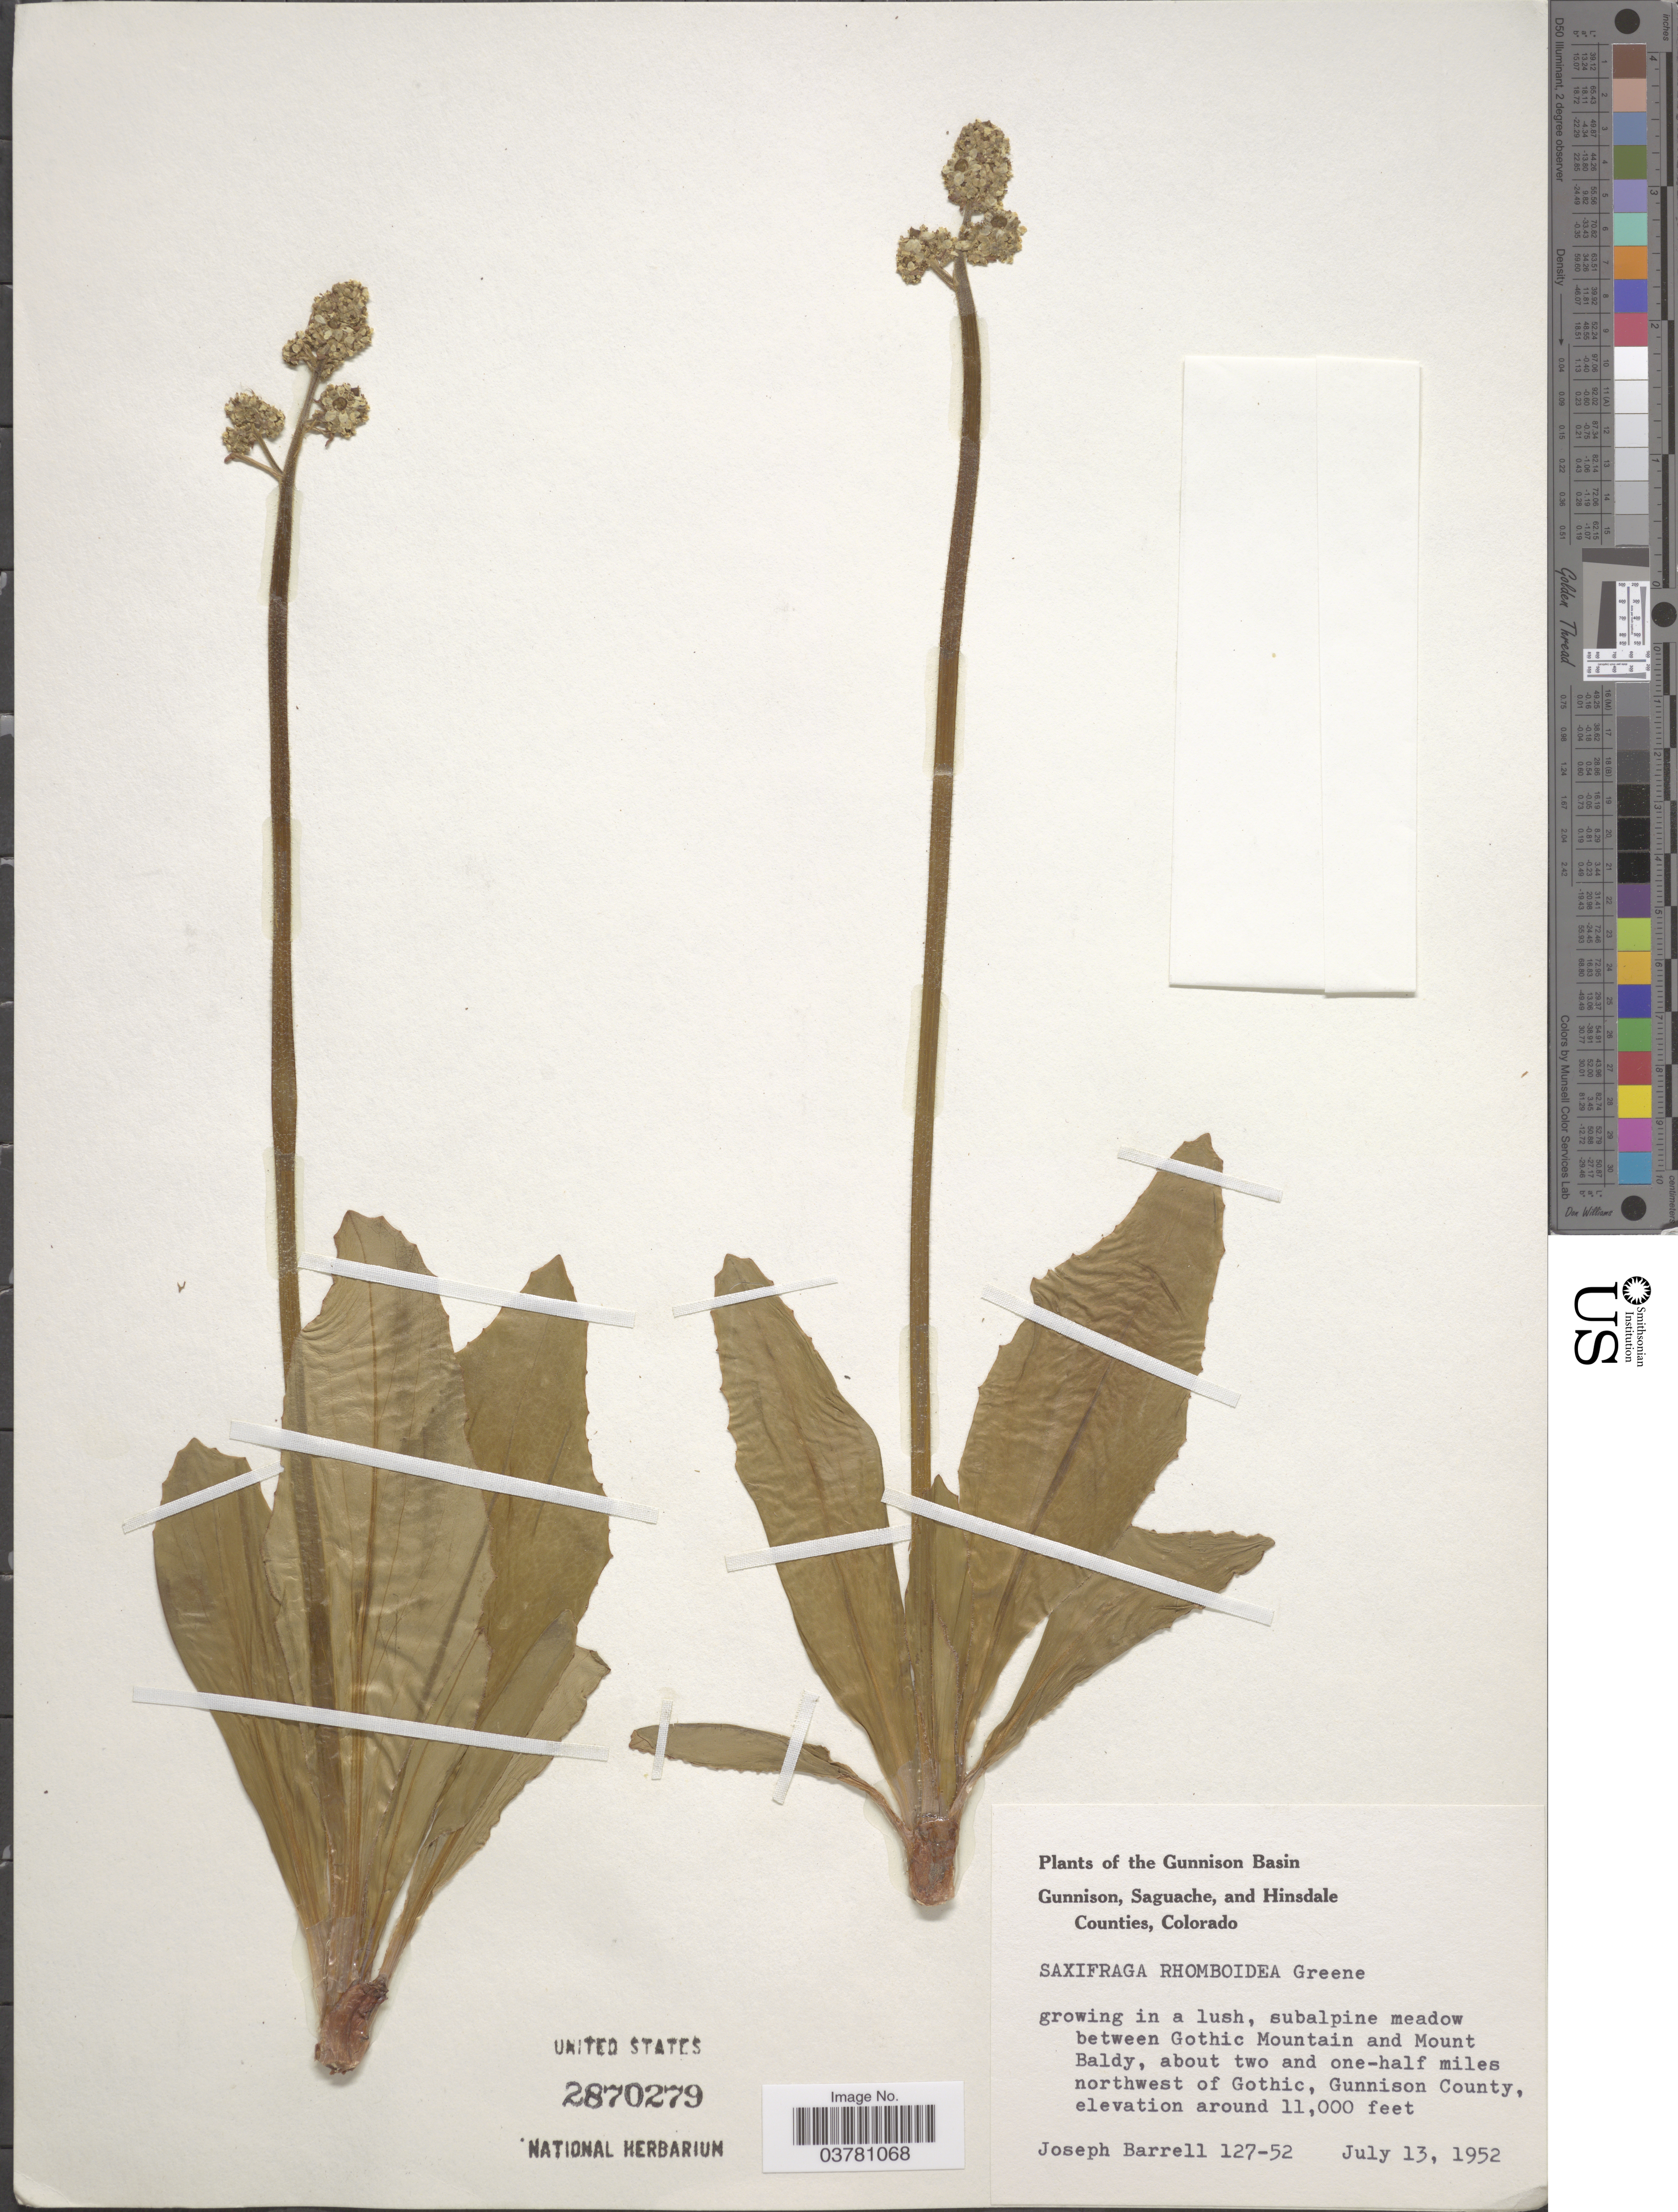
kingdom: Plantae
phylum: Tracheophyta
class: Magnoliopsida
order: Saxifragales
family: Saxifragaceae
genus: Micranthes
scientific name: Micranthes rhomboidea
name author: (Greene) Small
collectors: J. Barrell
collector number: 127-52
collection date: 1952-07-13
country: United States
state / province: Colorado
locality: The Gunnison Basin. Subalpine meadow between Gothic Mountain and Mount Baldy, about two and one-half miles northwest of Gothic, Gunnison County.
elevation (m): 3353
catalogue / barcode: US 2870279